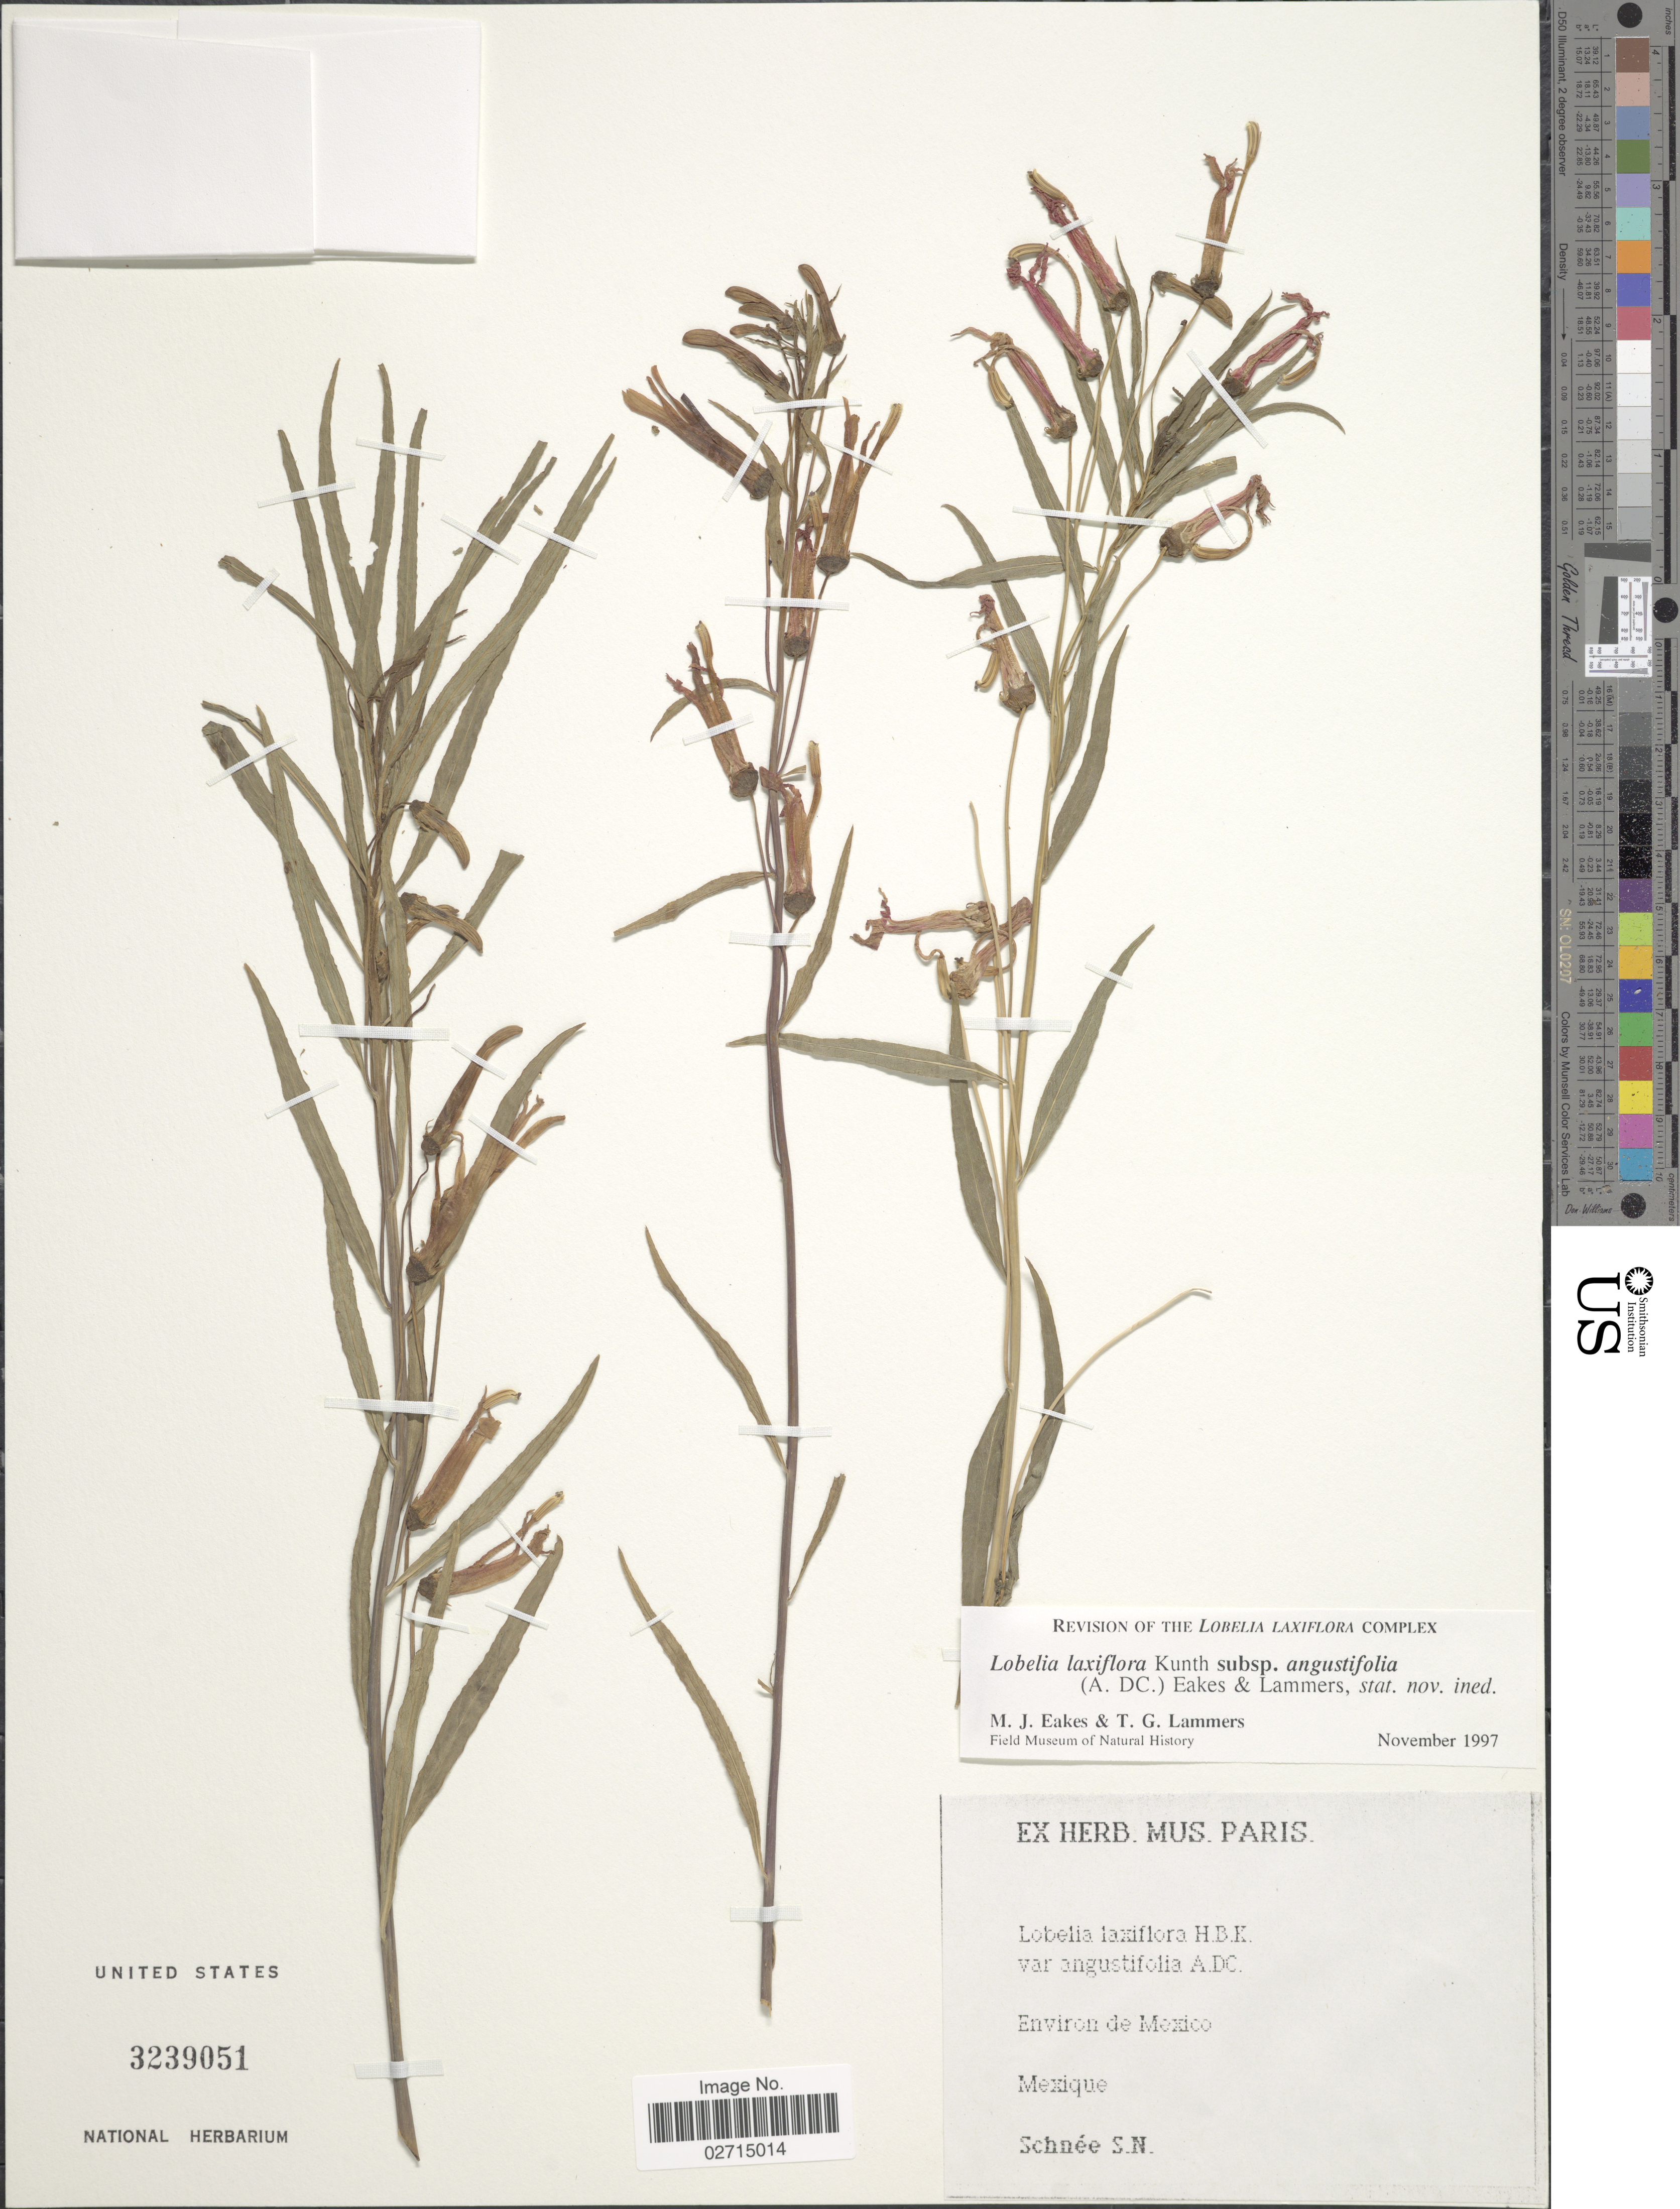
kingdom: Plantae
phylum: Tracheophyta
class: Magnoliopsida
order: Asterales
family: Campanulaceae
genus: Leptocodon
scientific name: Leptocodon laxiflora var. angustifolia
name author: A. DC.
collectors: -- Schnée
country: Mexico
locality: Environ de Mexico, Mexique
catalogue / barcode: US 3239051